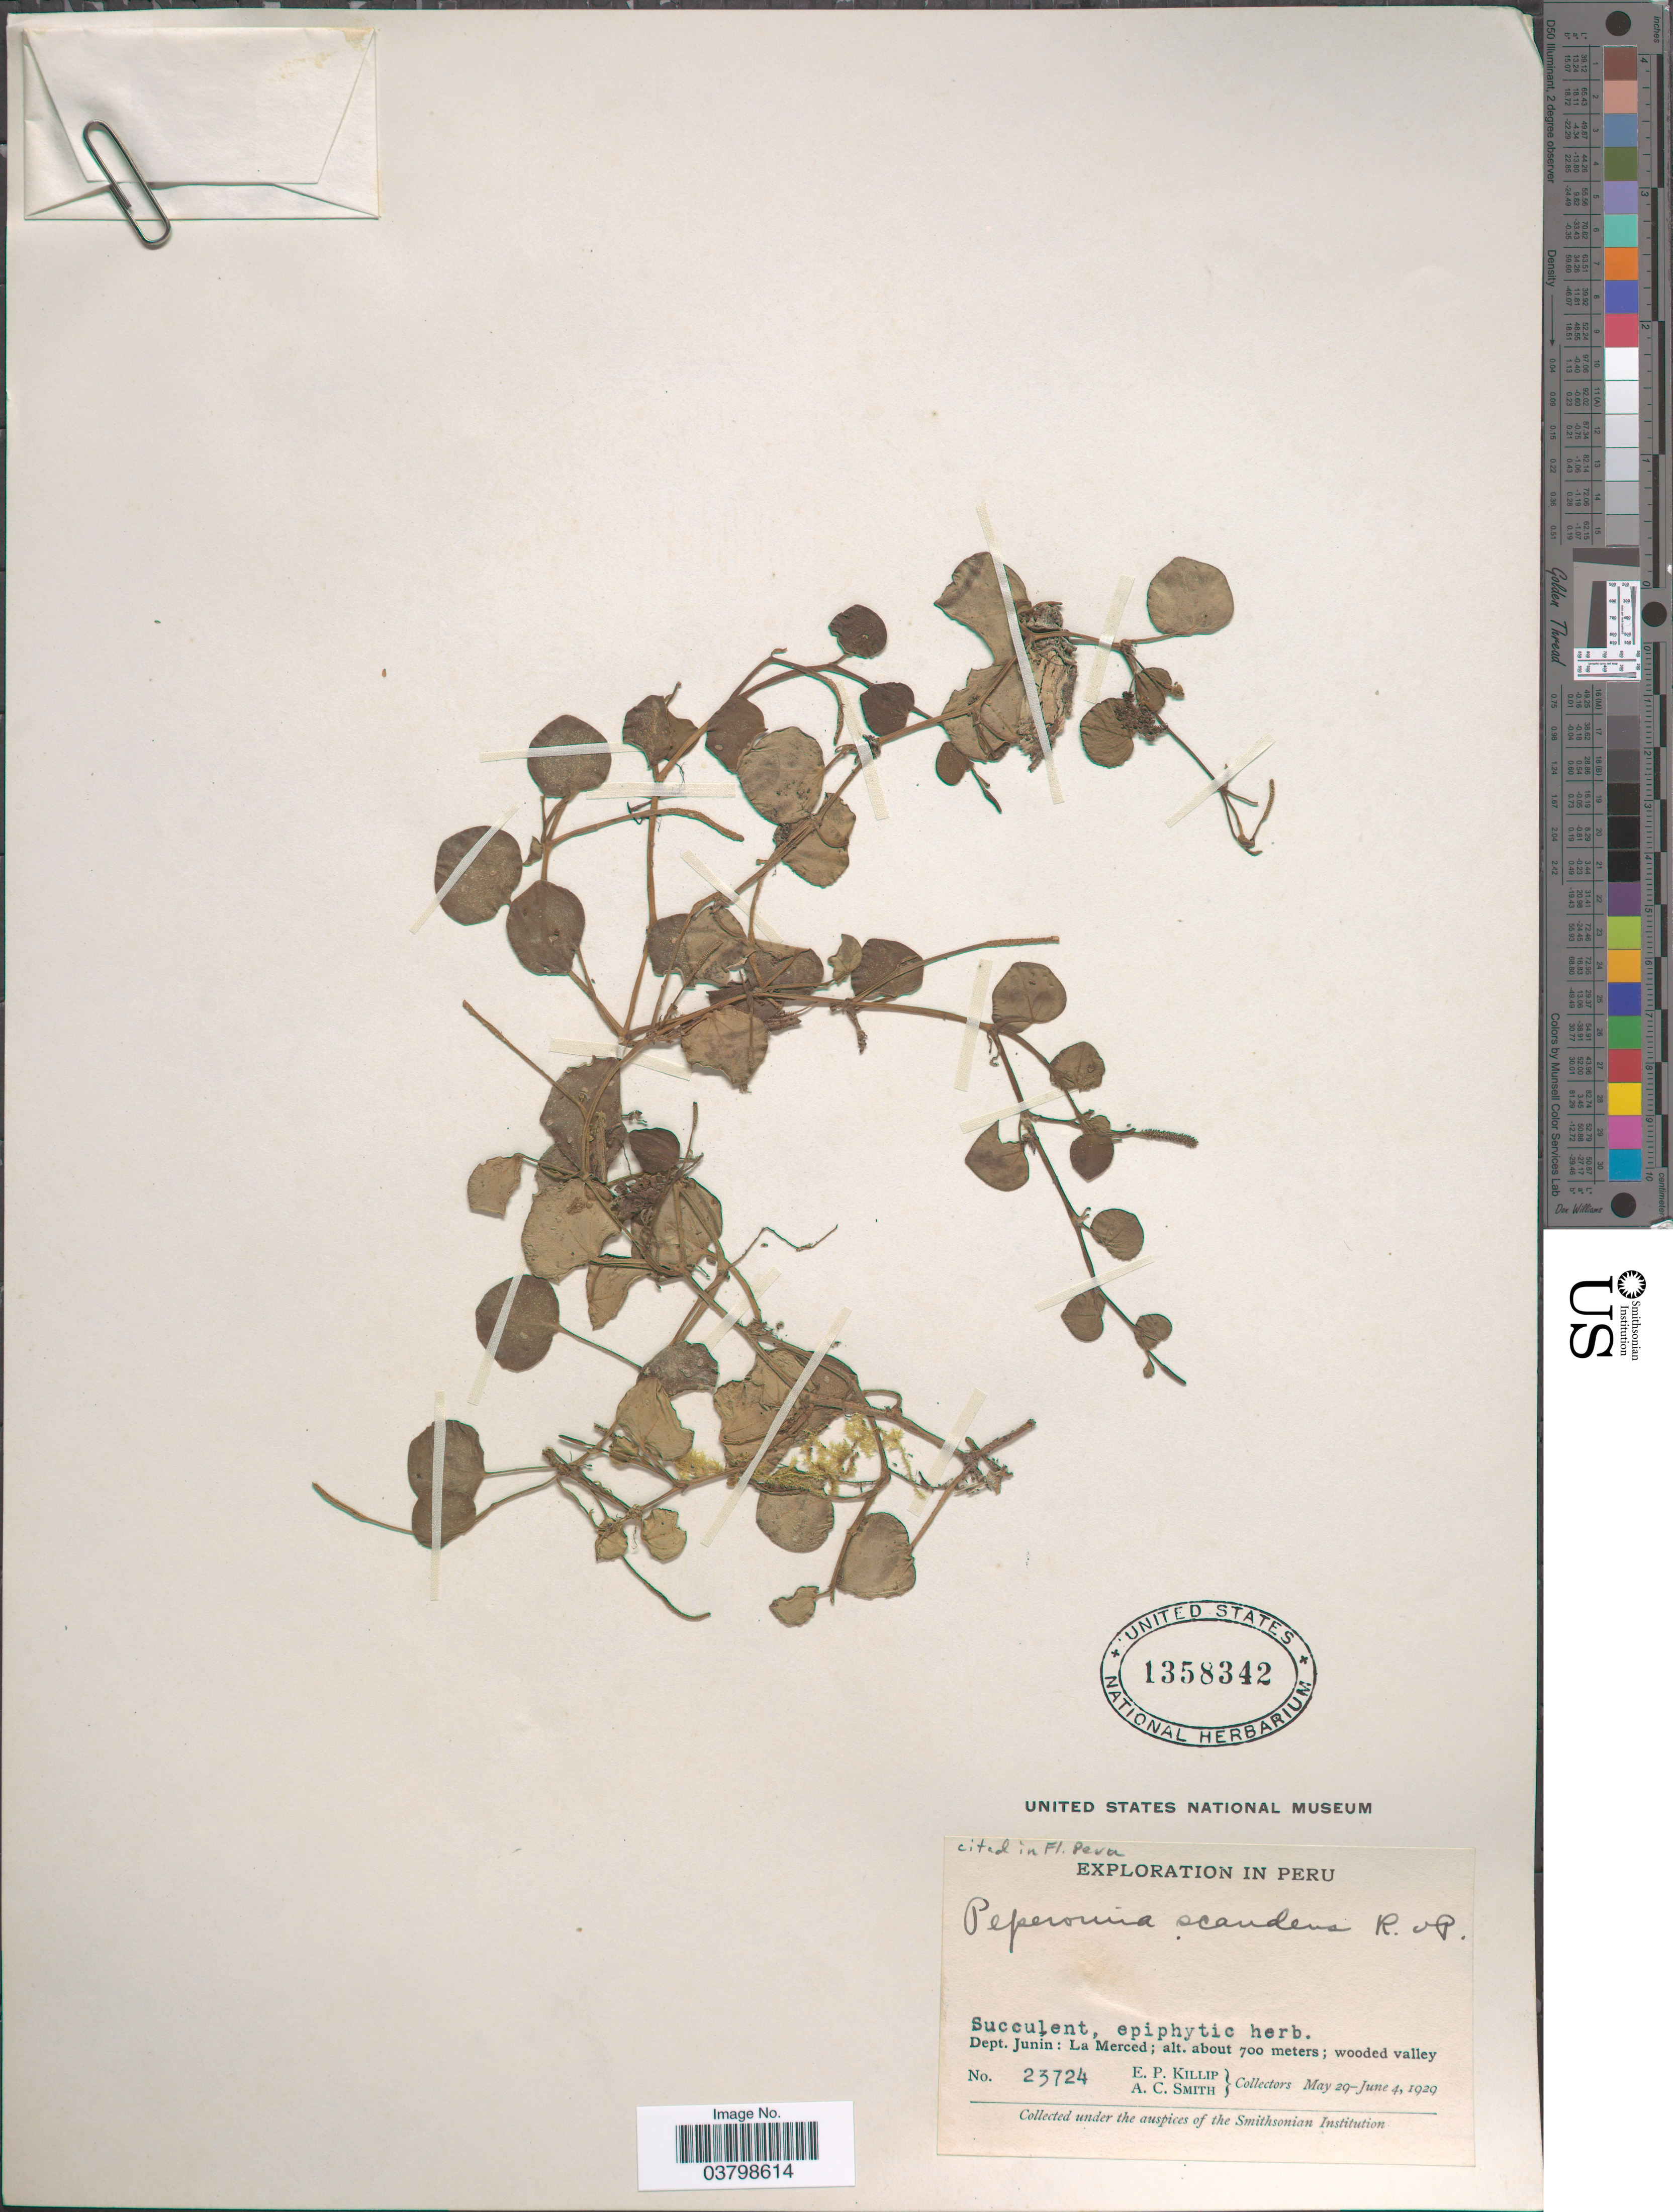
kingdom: Plantae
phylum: Tracheophyta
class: Magnoliopsida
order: Piperales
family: Piperaceae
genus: Peperomia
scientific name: Peperomia serpens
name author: (Sw.) Loudon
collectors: E. P. Killip & A. C. Smith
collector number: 23724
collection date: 1929-05-29/1929-06-04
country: Peru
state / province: Junín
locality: Dept. Junín: La Merced.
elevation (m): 700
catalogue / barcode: US 1358342